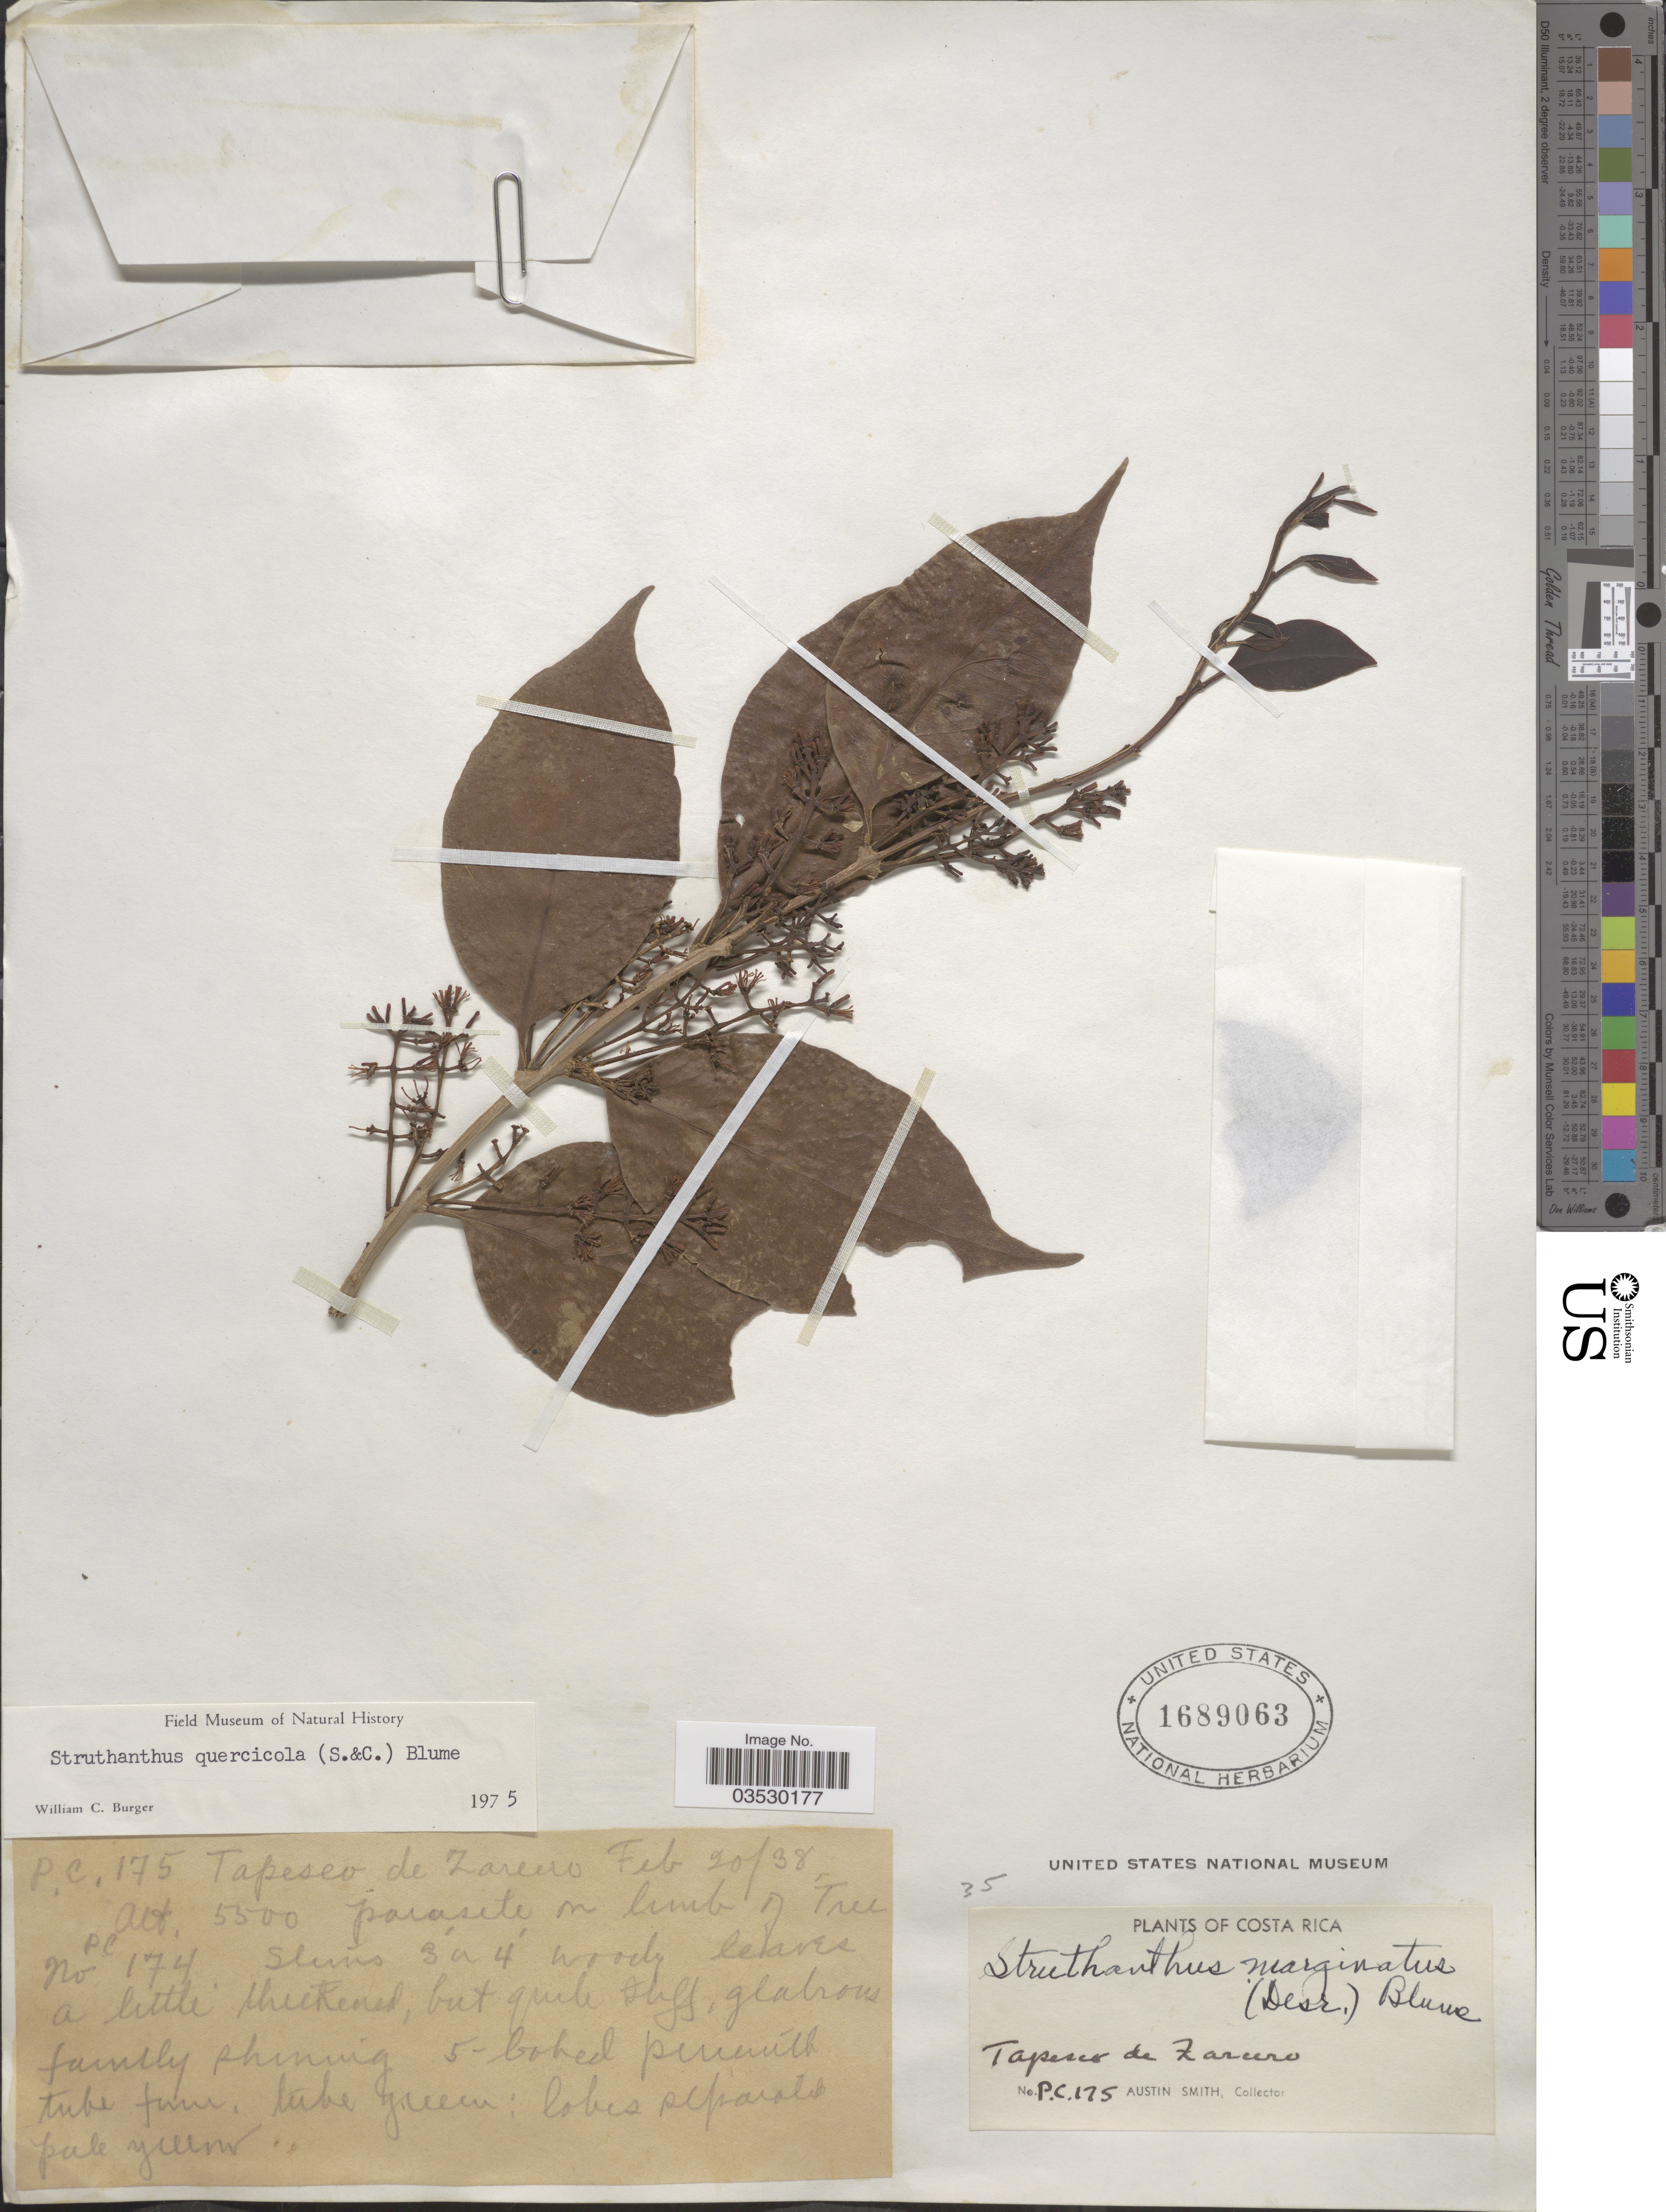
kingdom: Plantae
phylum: Tracheophyta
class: Magnoliopsida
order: Santalales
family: Loranthaceae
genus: Struthanthus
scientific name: Struthanthus quercicola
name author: (Kuijt) Cham. & Schltr.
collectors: Aust P. Smith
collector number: PC175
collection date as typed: Transcribed d/m/y: 20/2/38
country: Costa Rica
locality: Tapesco de Zarcero.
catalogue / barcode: US 1689063